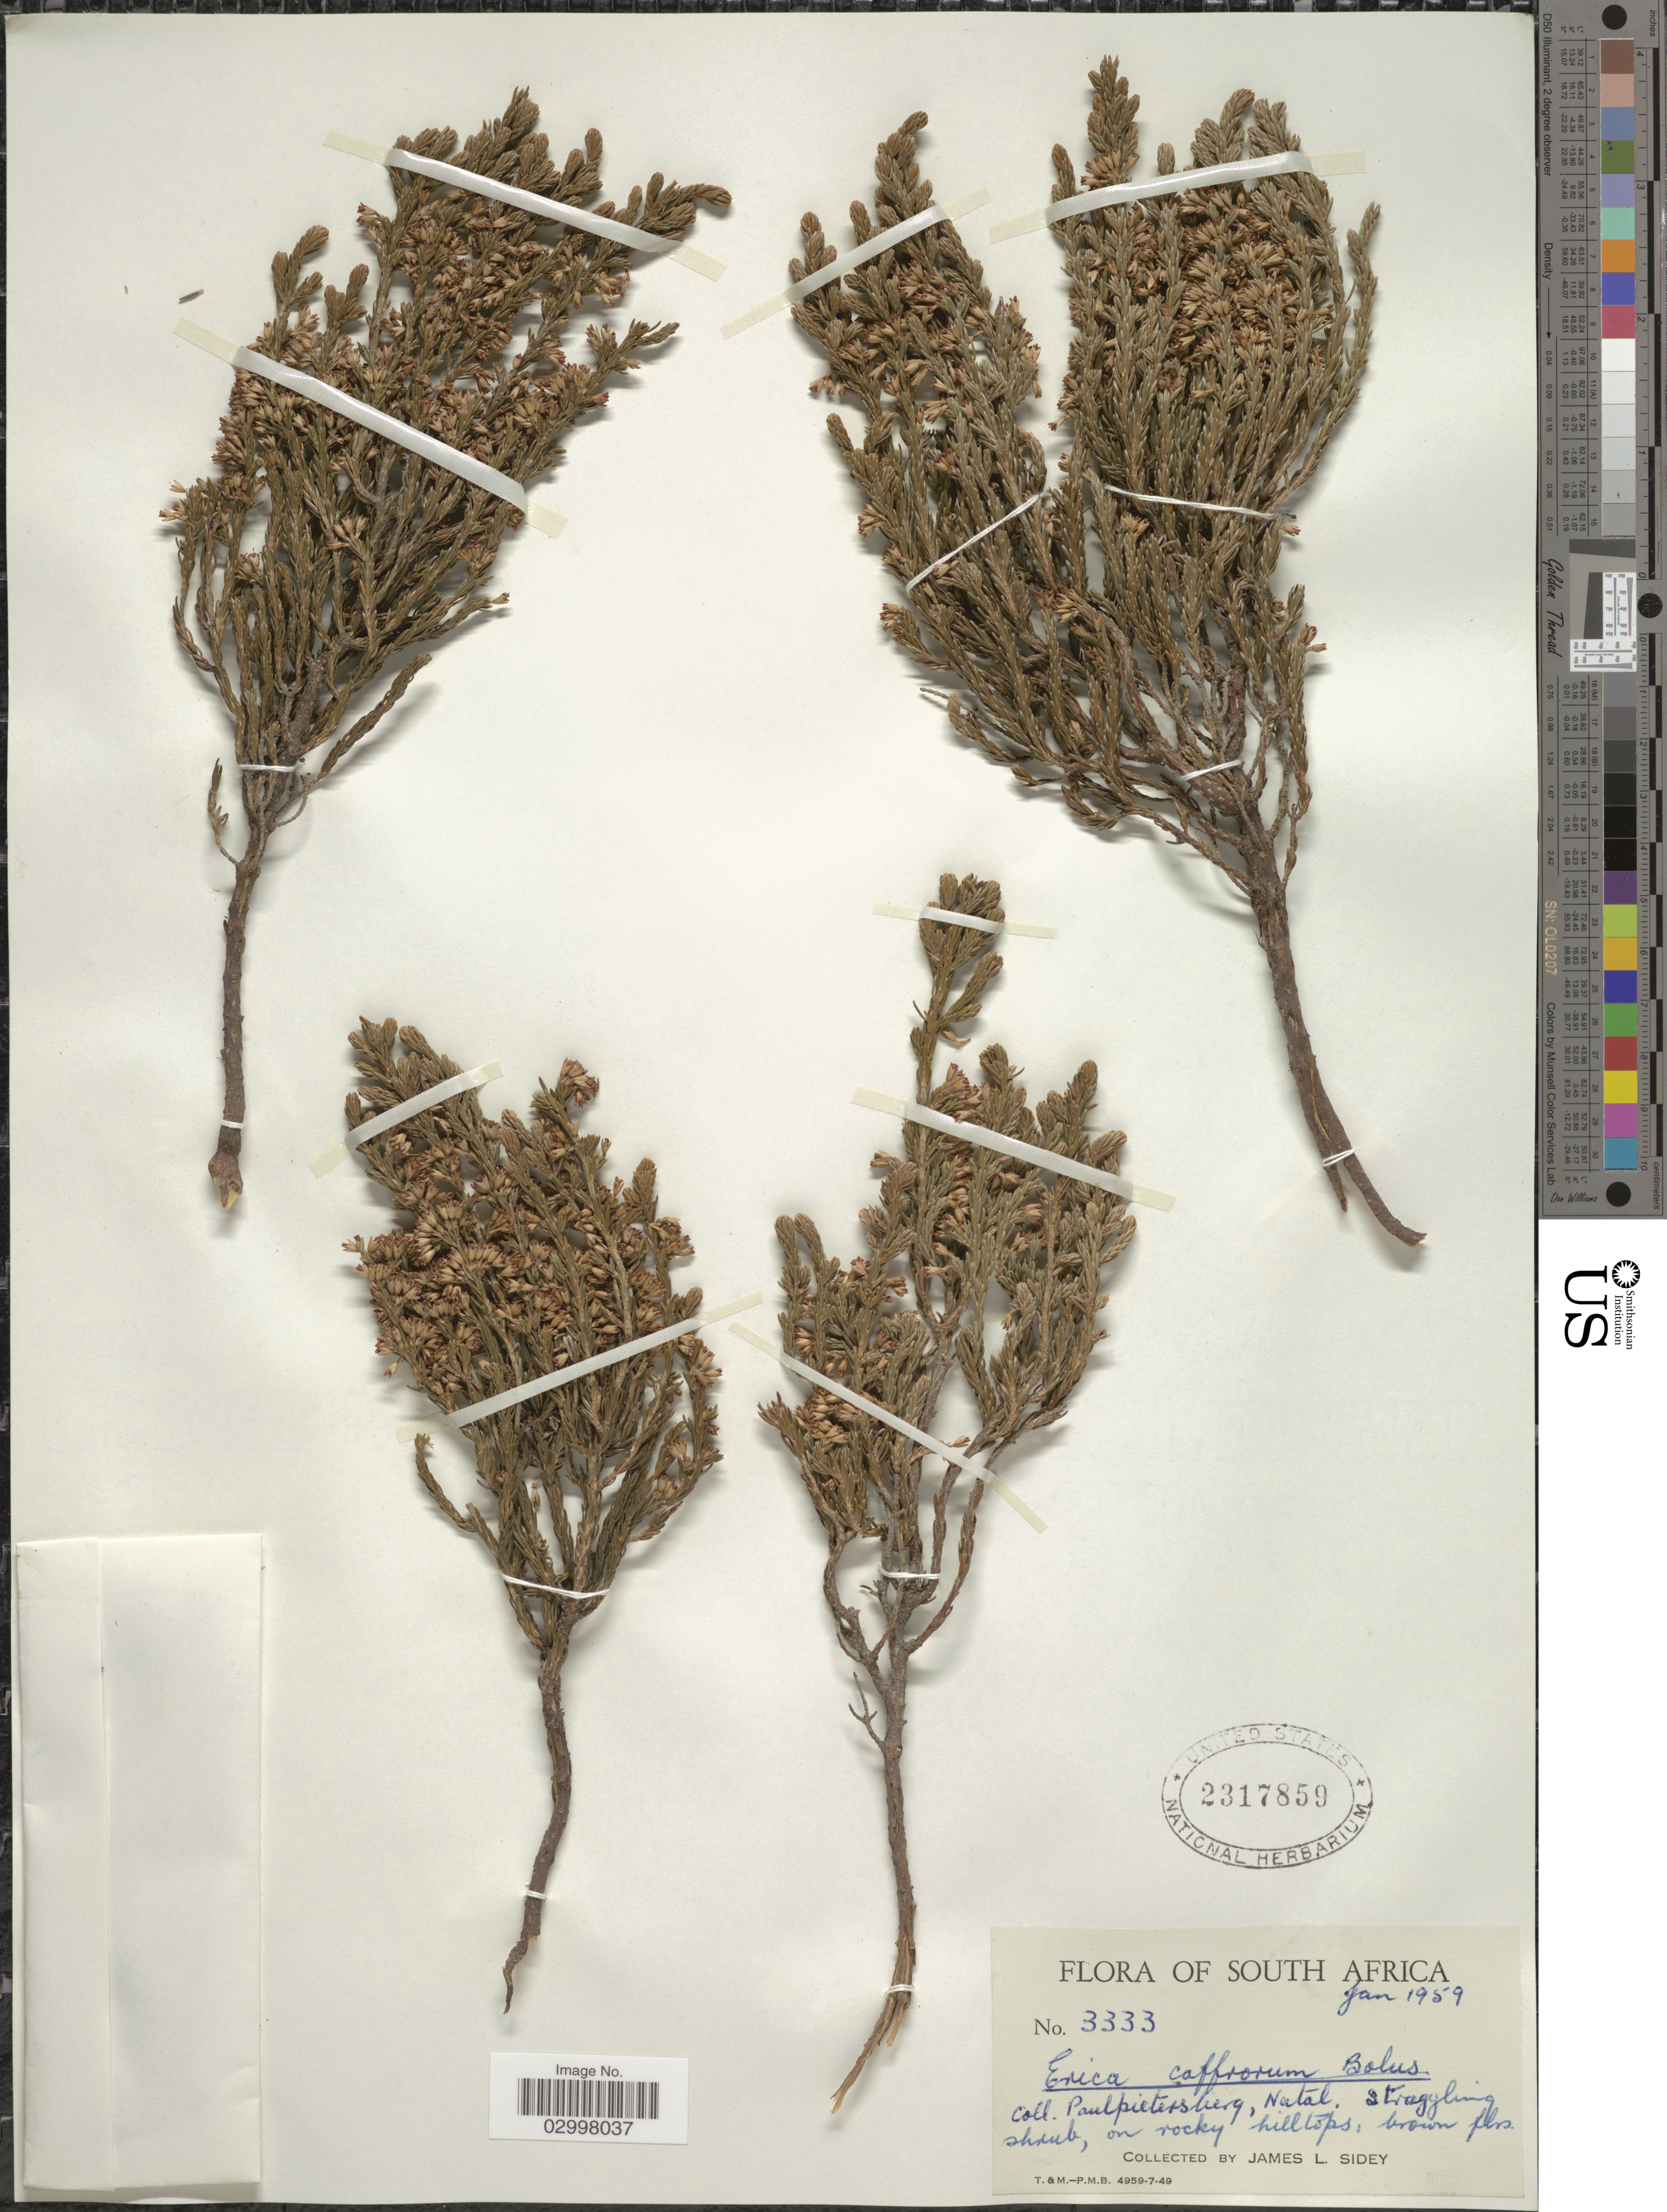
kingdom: Plantae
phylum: Tracheophyta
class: Magnoliopsida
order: Ericales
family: Ericaceae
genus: Erica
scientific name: Erica caffrorum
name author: Bolus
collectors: J. L. Sidey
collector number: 3333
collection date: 1959-01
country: South Africa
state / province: KwaZulu-Natal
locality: Paulpietersberg, Natal.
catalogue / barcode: US 2317859